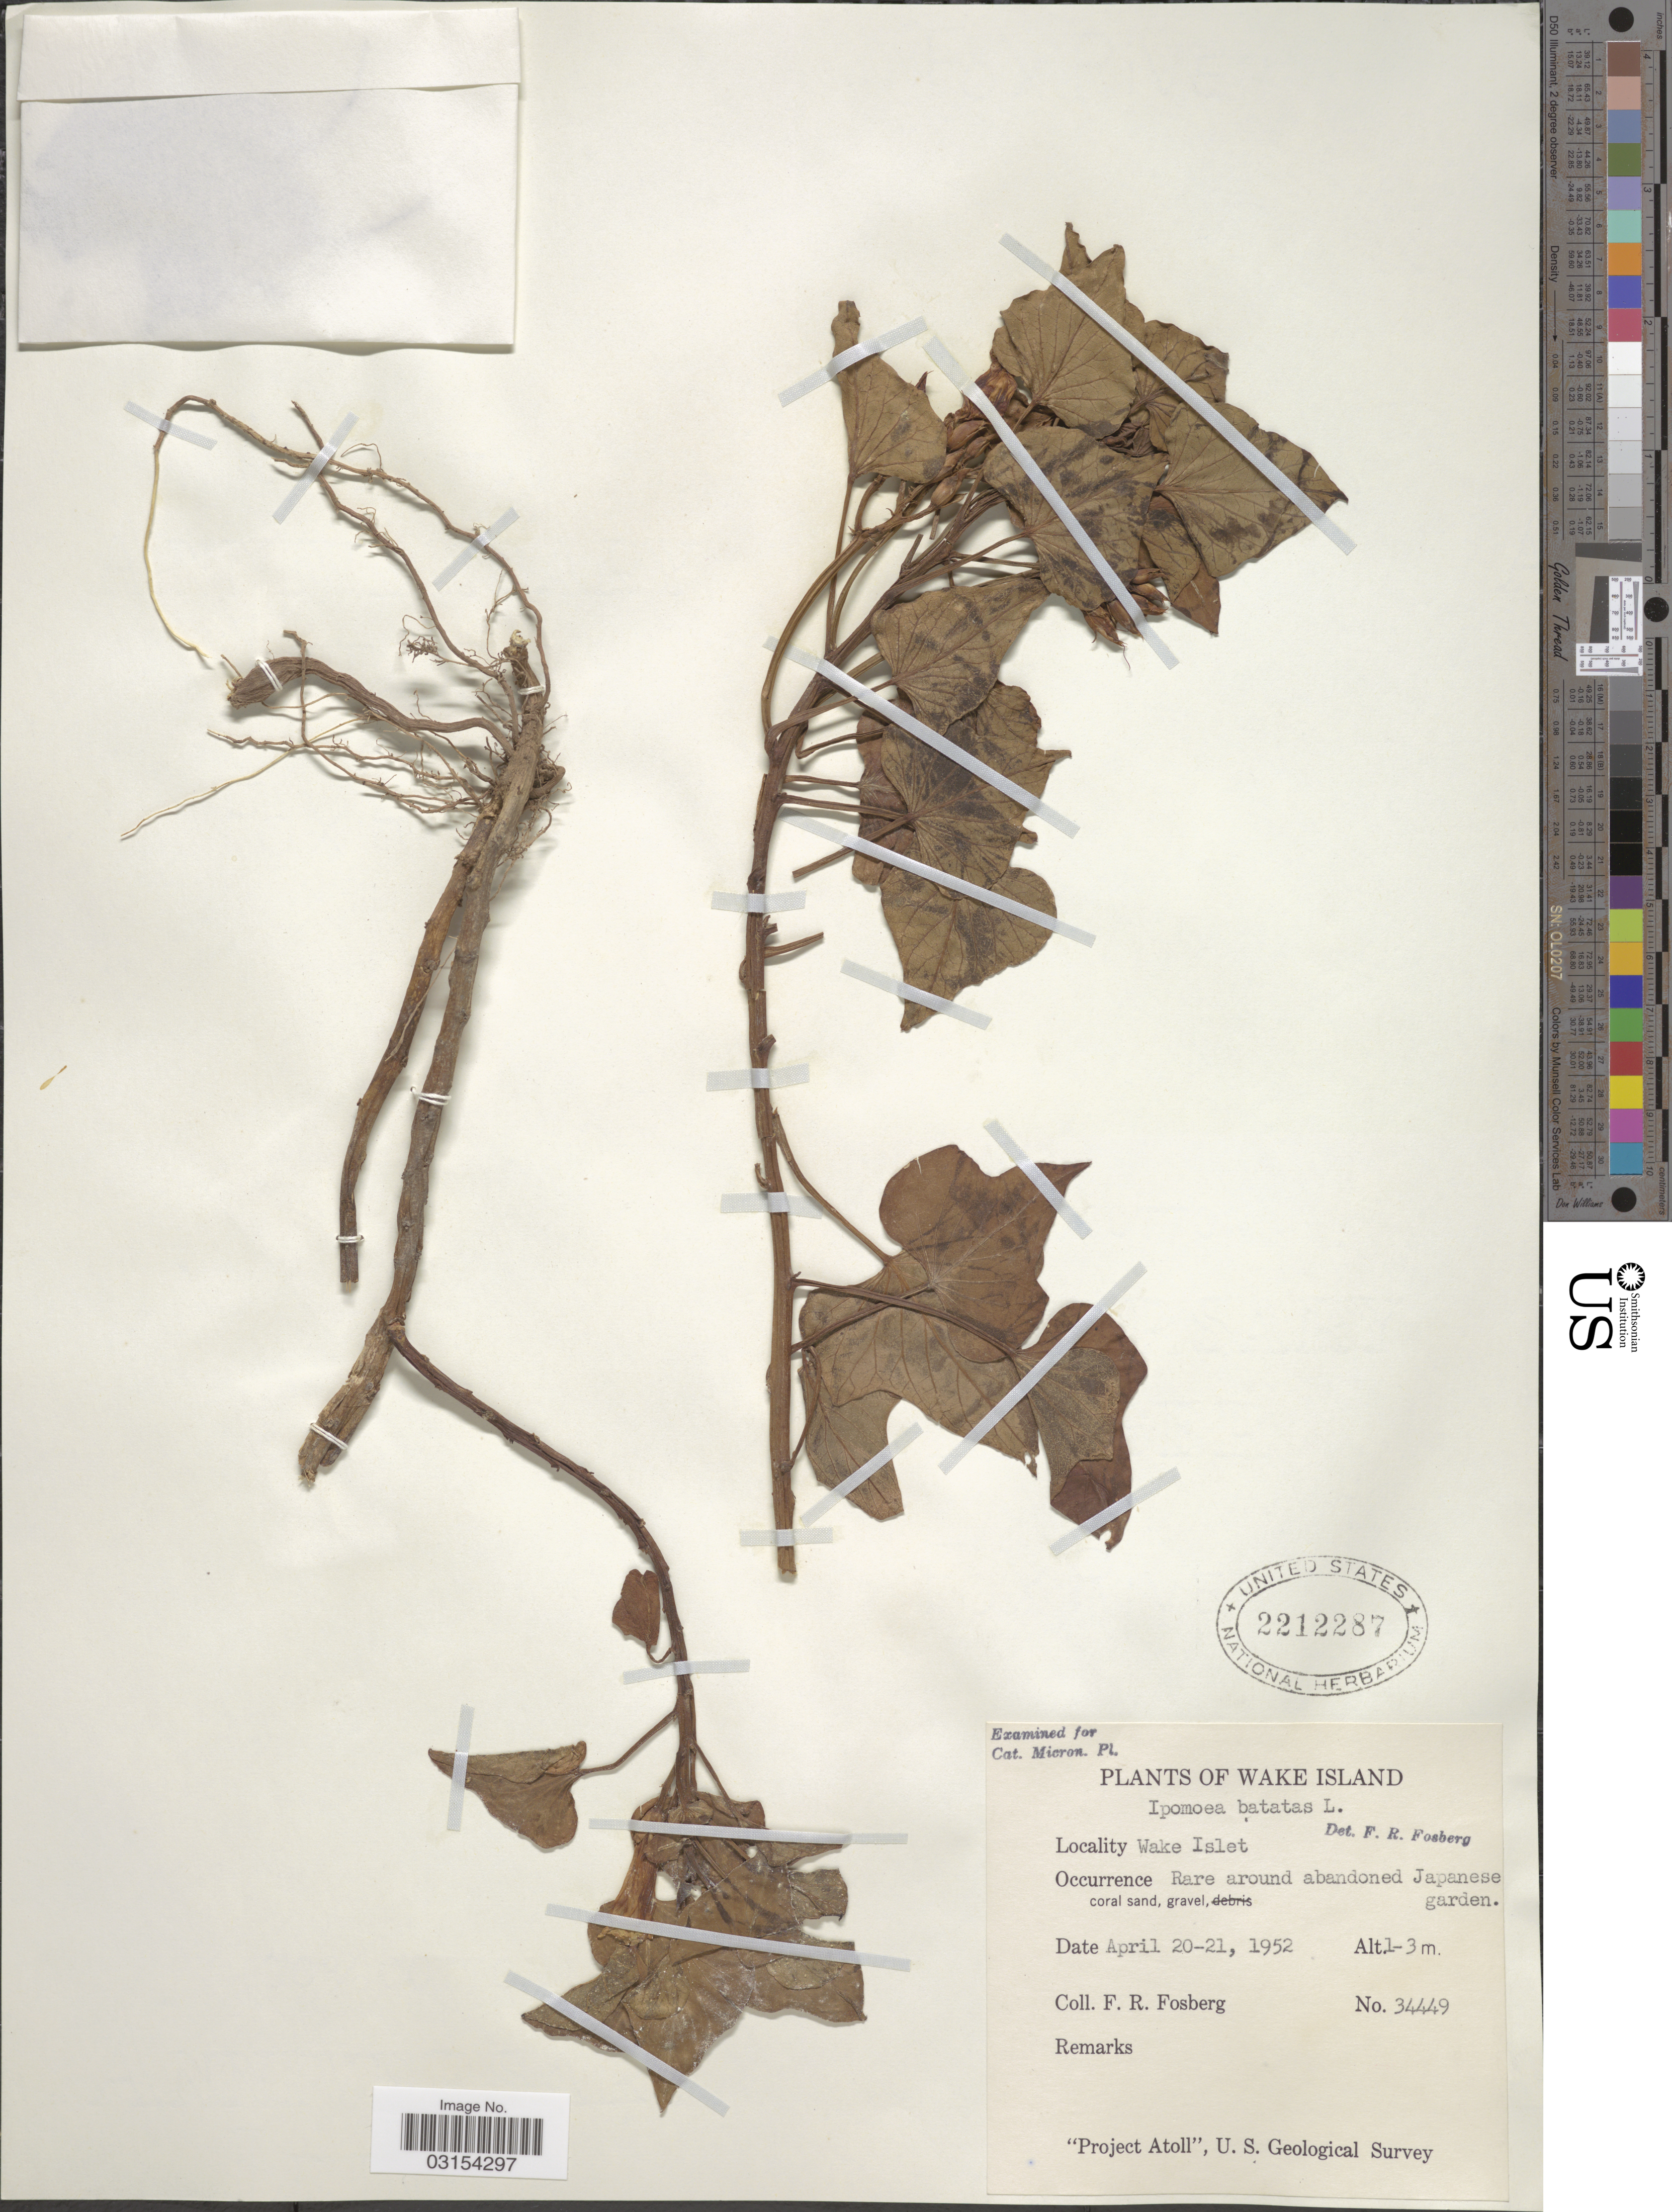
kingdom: Plantae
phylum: Tracheophyta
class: Magnoliopsida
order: Solanales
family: Convolvulaceae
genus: Ipomoea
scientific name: Ipomoea batatas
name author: (L.) Lam.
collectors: F. R. Fosberg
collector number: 34449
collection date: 1952-04-20/1952-04-21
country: U.S. Administered Pacific Islands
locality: Wake Island. Wake Islet.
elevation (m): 1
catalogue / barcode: US 2212287